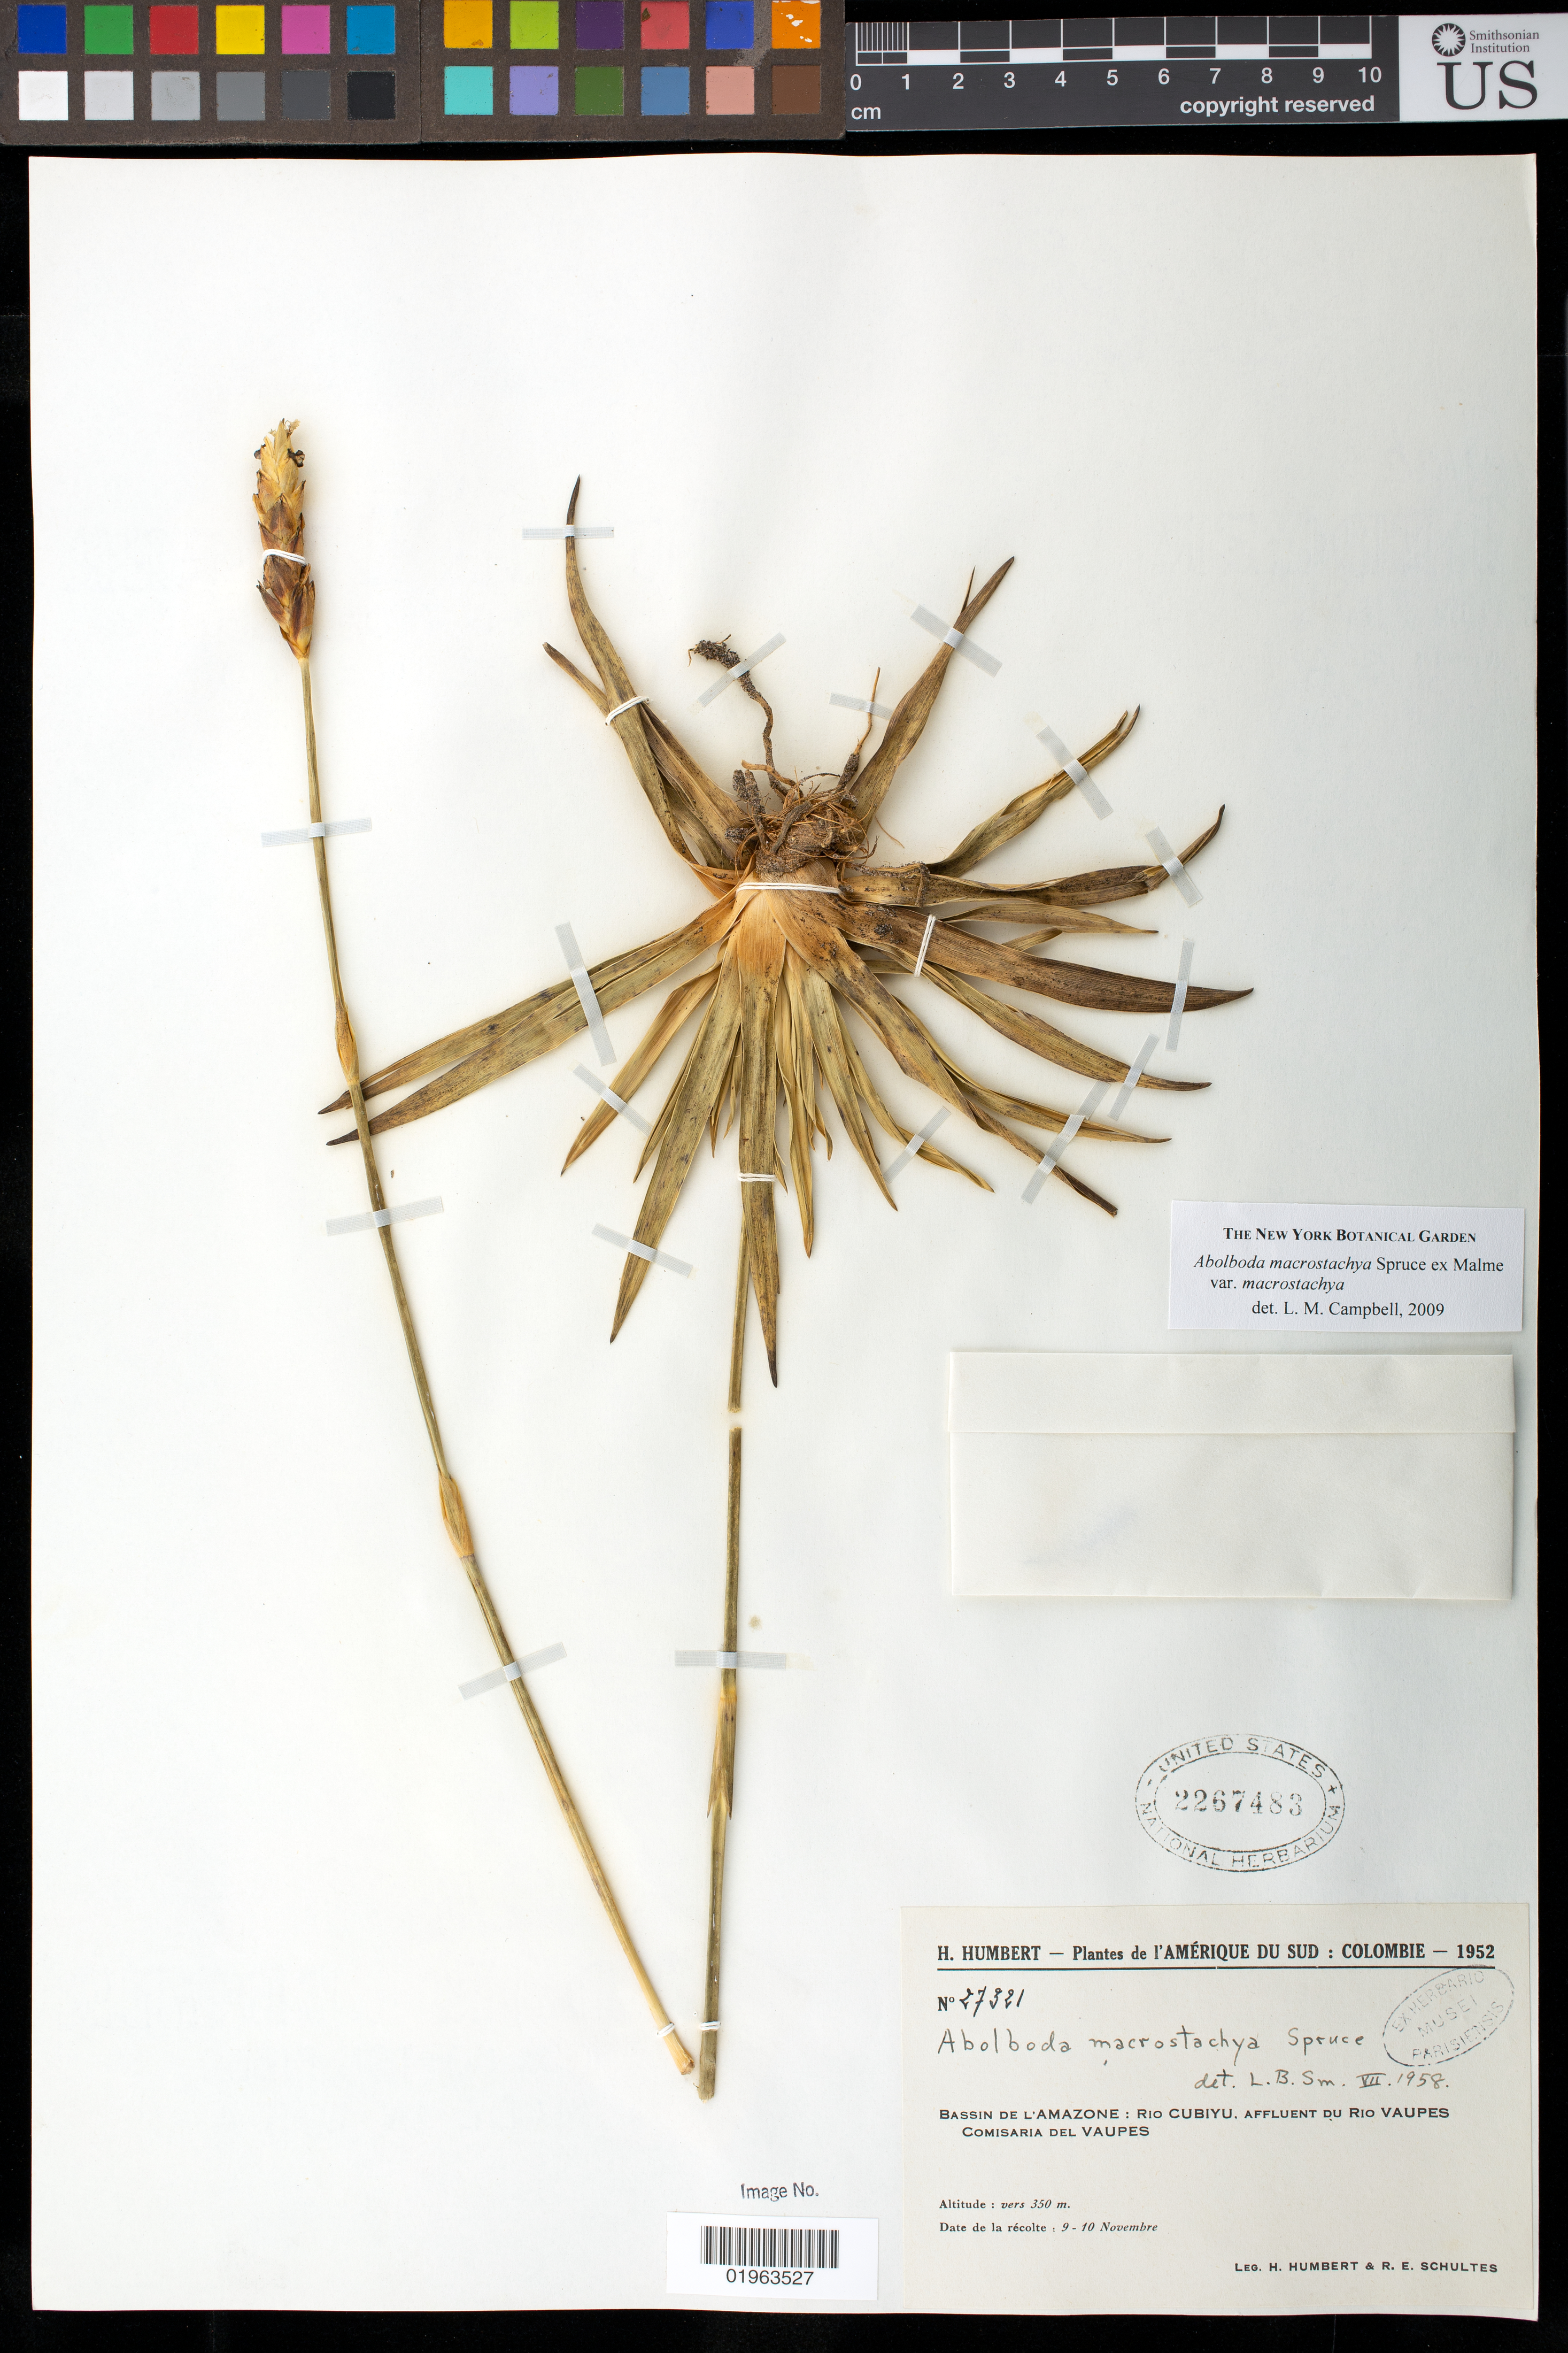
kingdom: Plantae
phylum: Tracheophyta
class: Liliopsida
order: Poales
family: Xyridaceae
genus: Abolboda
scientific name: Abolboda macrostachya var. macrostachya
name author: Spruce ex Malme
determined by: Campbell, L. M.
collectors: H. Humbert & R. E. Schultes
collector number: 27321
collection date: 1952-11-09/1952-11-10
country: Colombia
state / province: Vaupés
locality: Bassin de l'Amazone: Rio Cubiyu, affluent du Rio Vaupes. Comisaria del Vaupes.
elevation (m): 350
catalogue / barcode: US 2267483